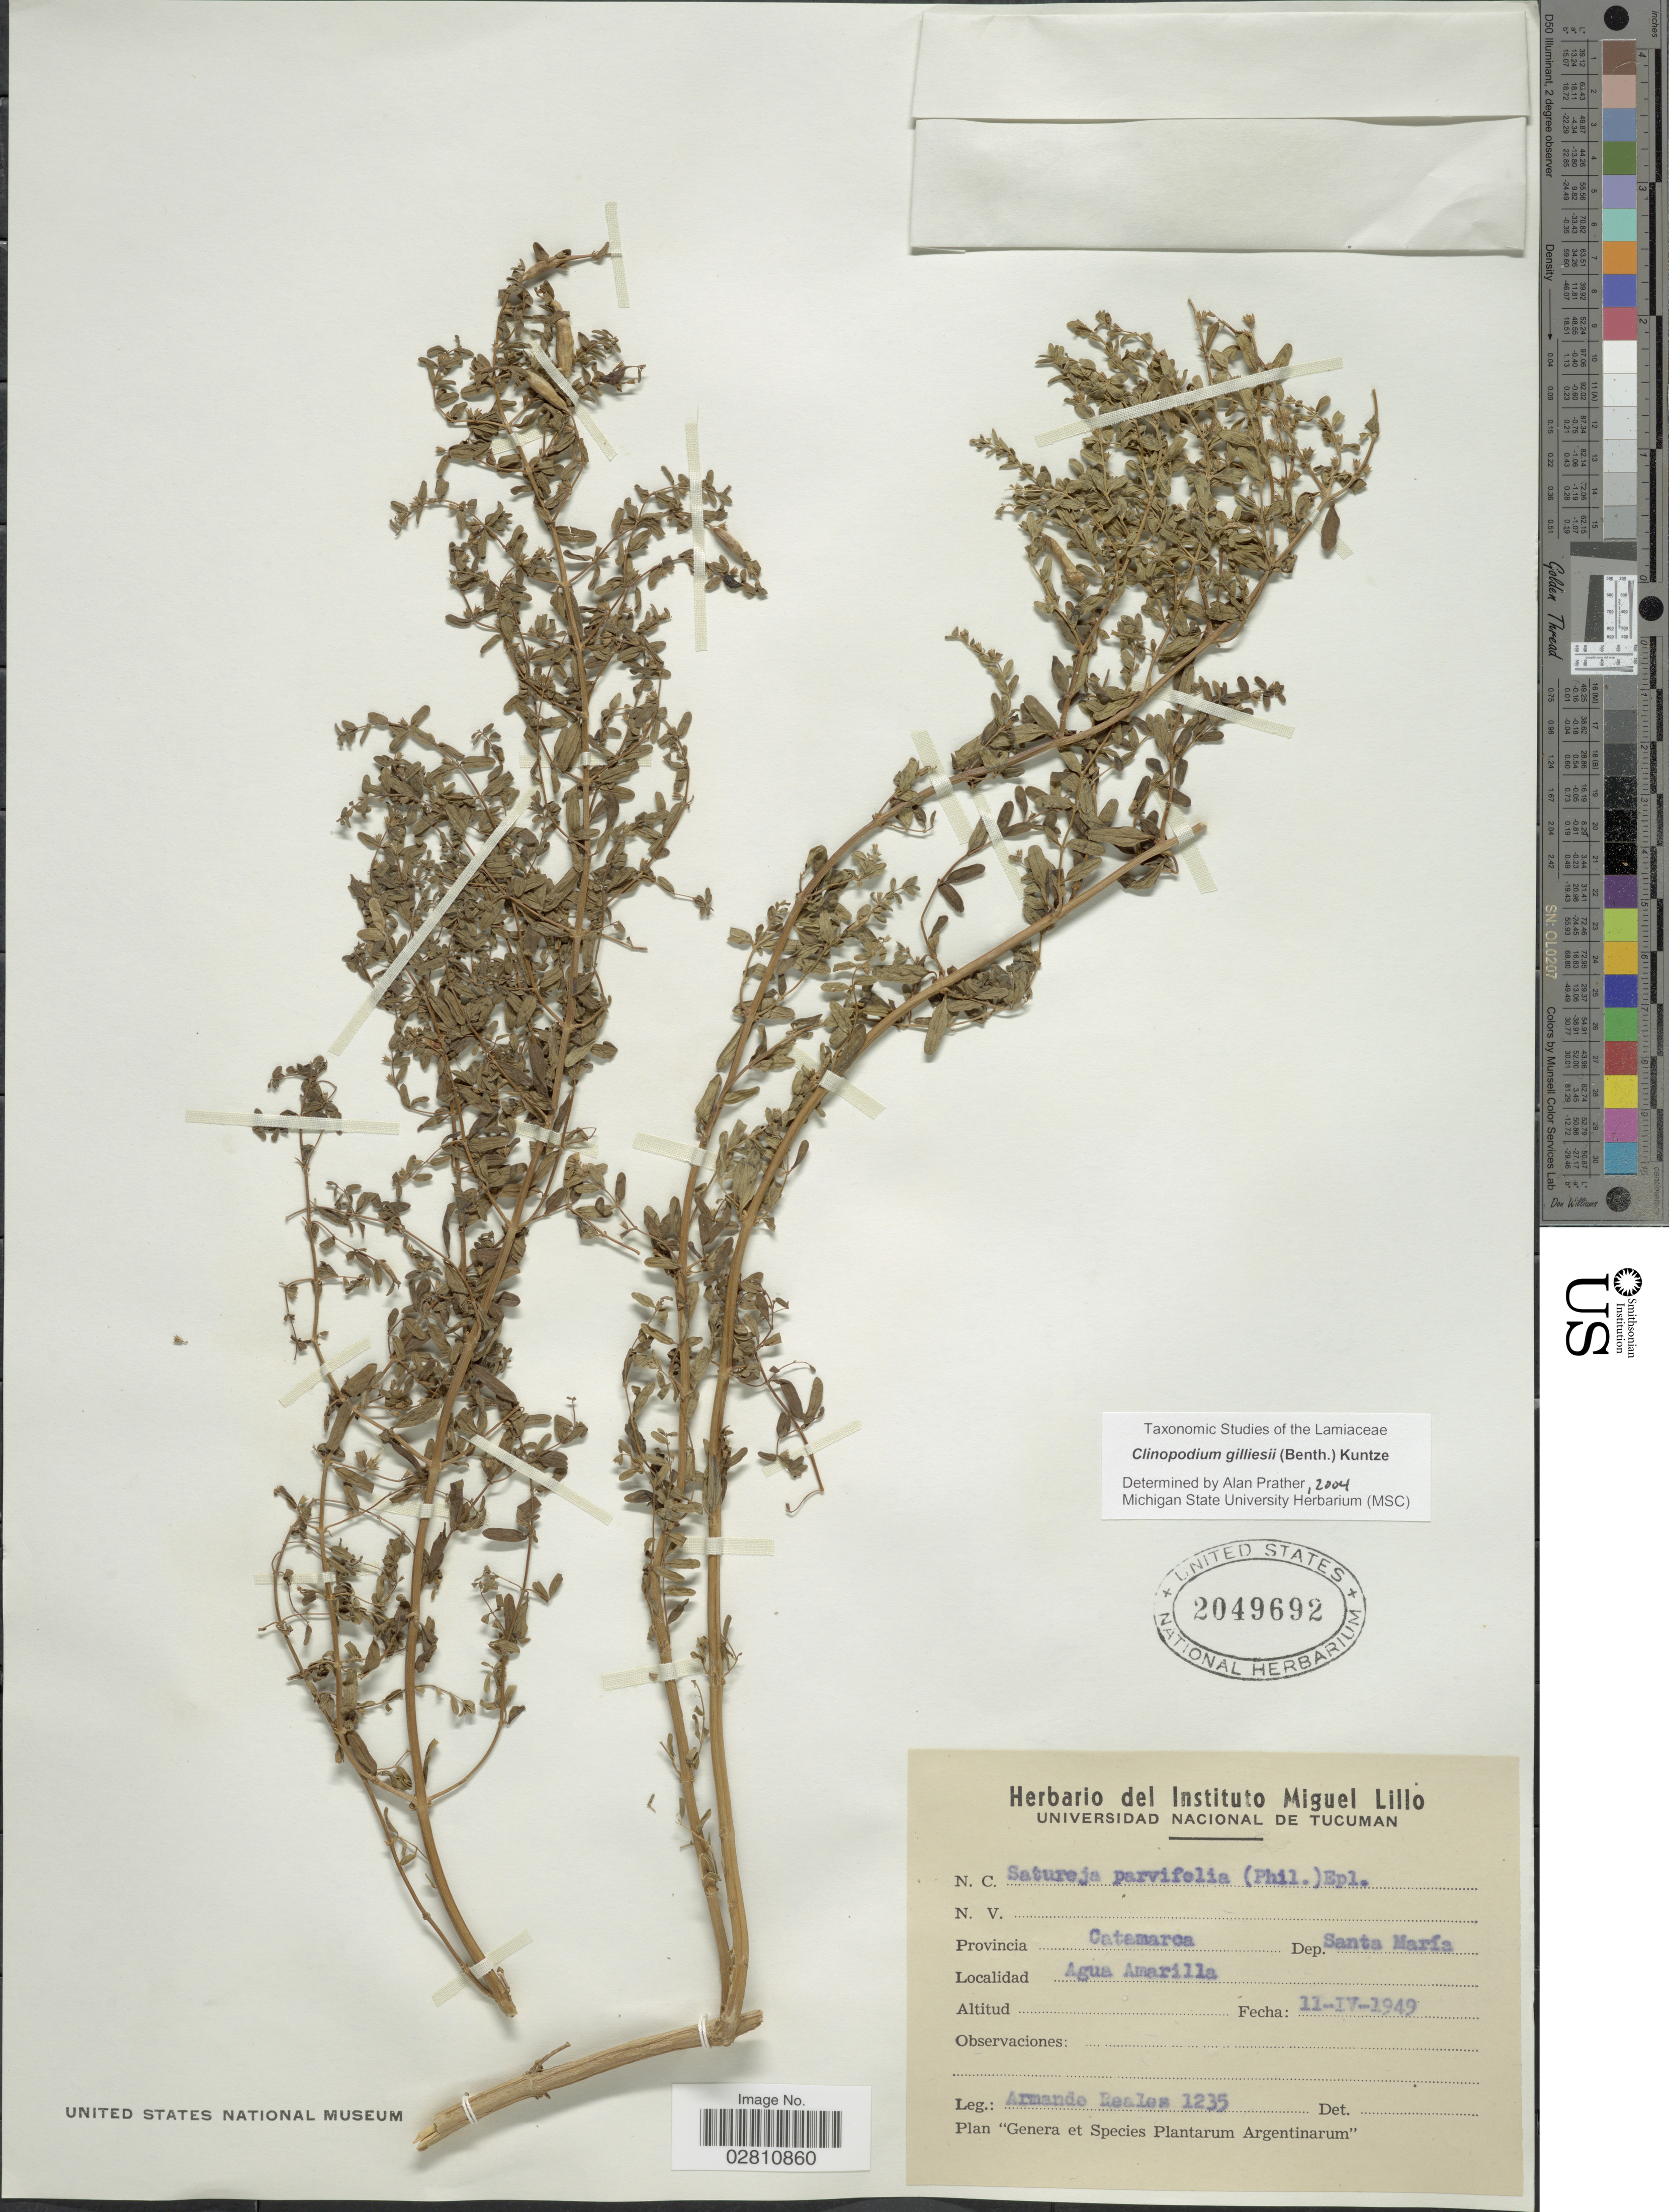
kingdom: Plantae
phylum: Tracheophyta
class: Magnoliopsida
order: Lamiales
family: Lamiaceae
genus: Clinopodium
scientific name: Clinopodium gilliesii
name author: (Benth.) Kuntze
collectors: A. Reales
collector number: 1235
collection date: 1949-04-11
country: Argentina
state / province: Catamarca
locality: Provincia Catamarca, Dep. Santa María. Agua Amarilla.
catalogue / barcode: US 2049692